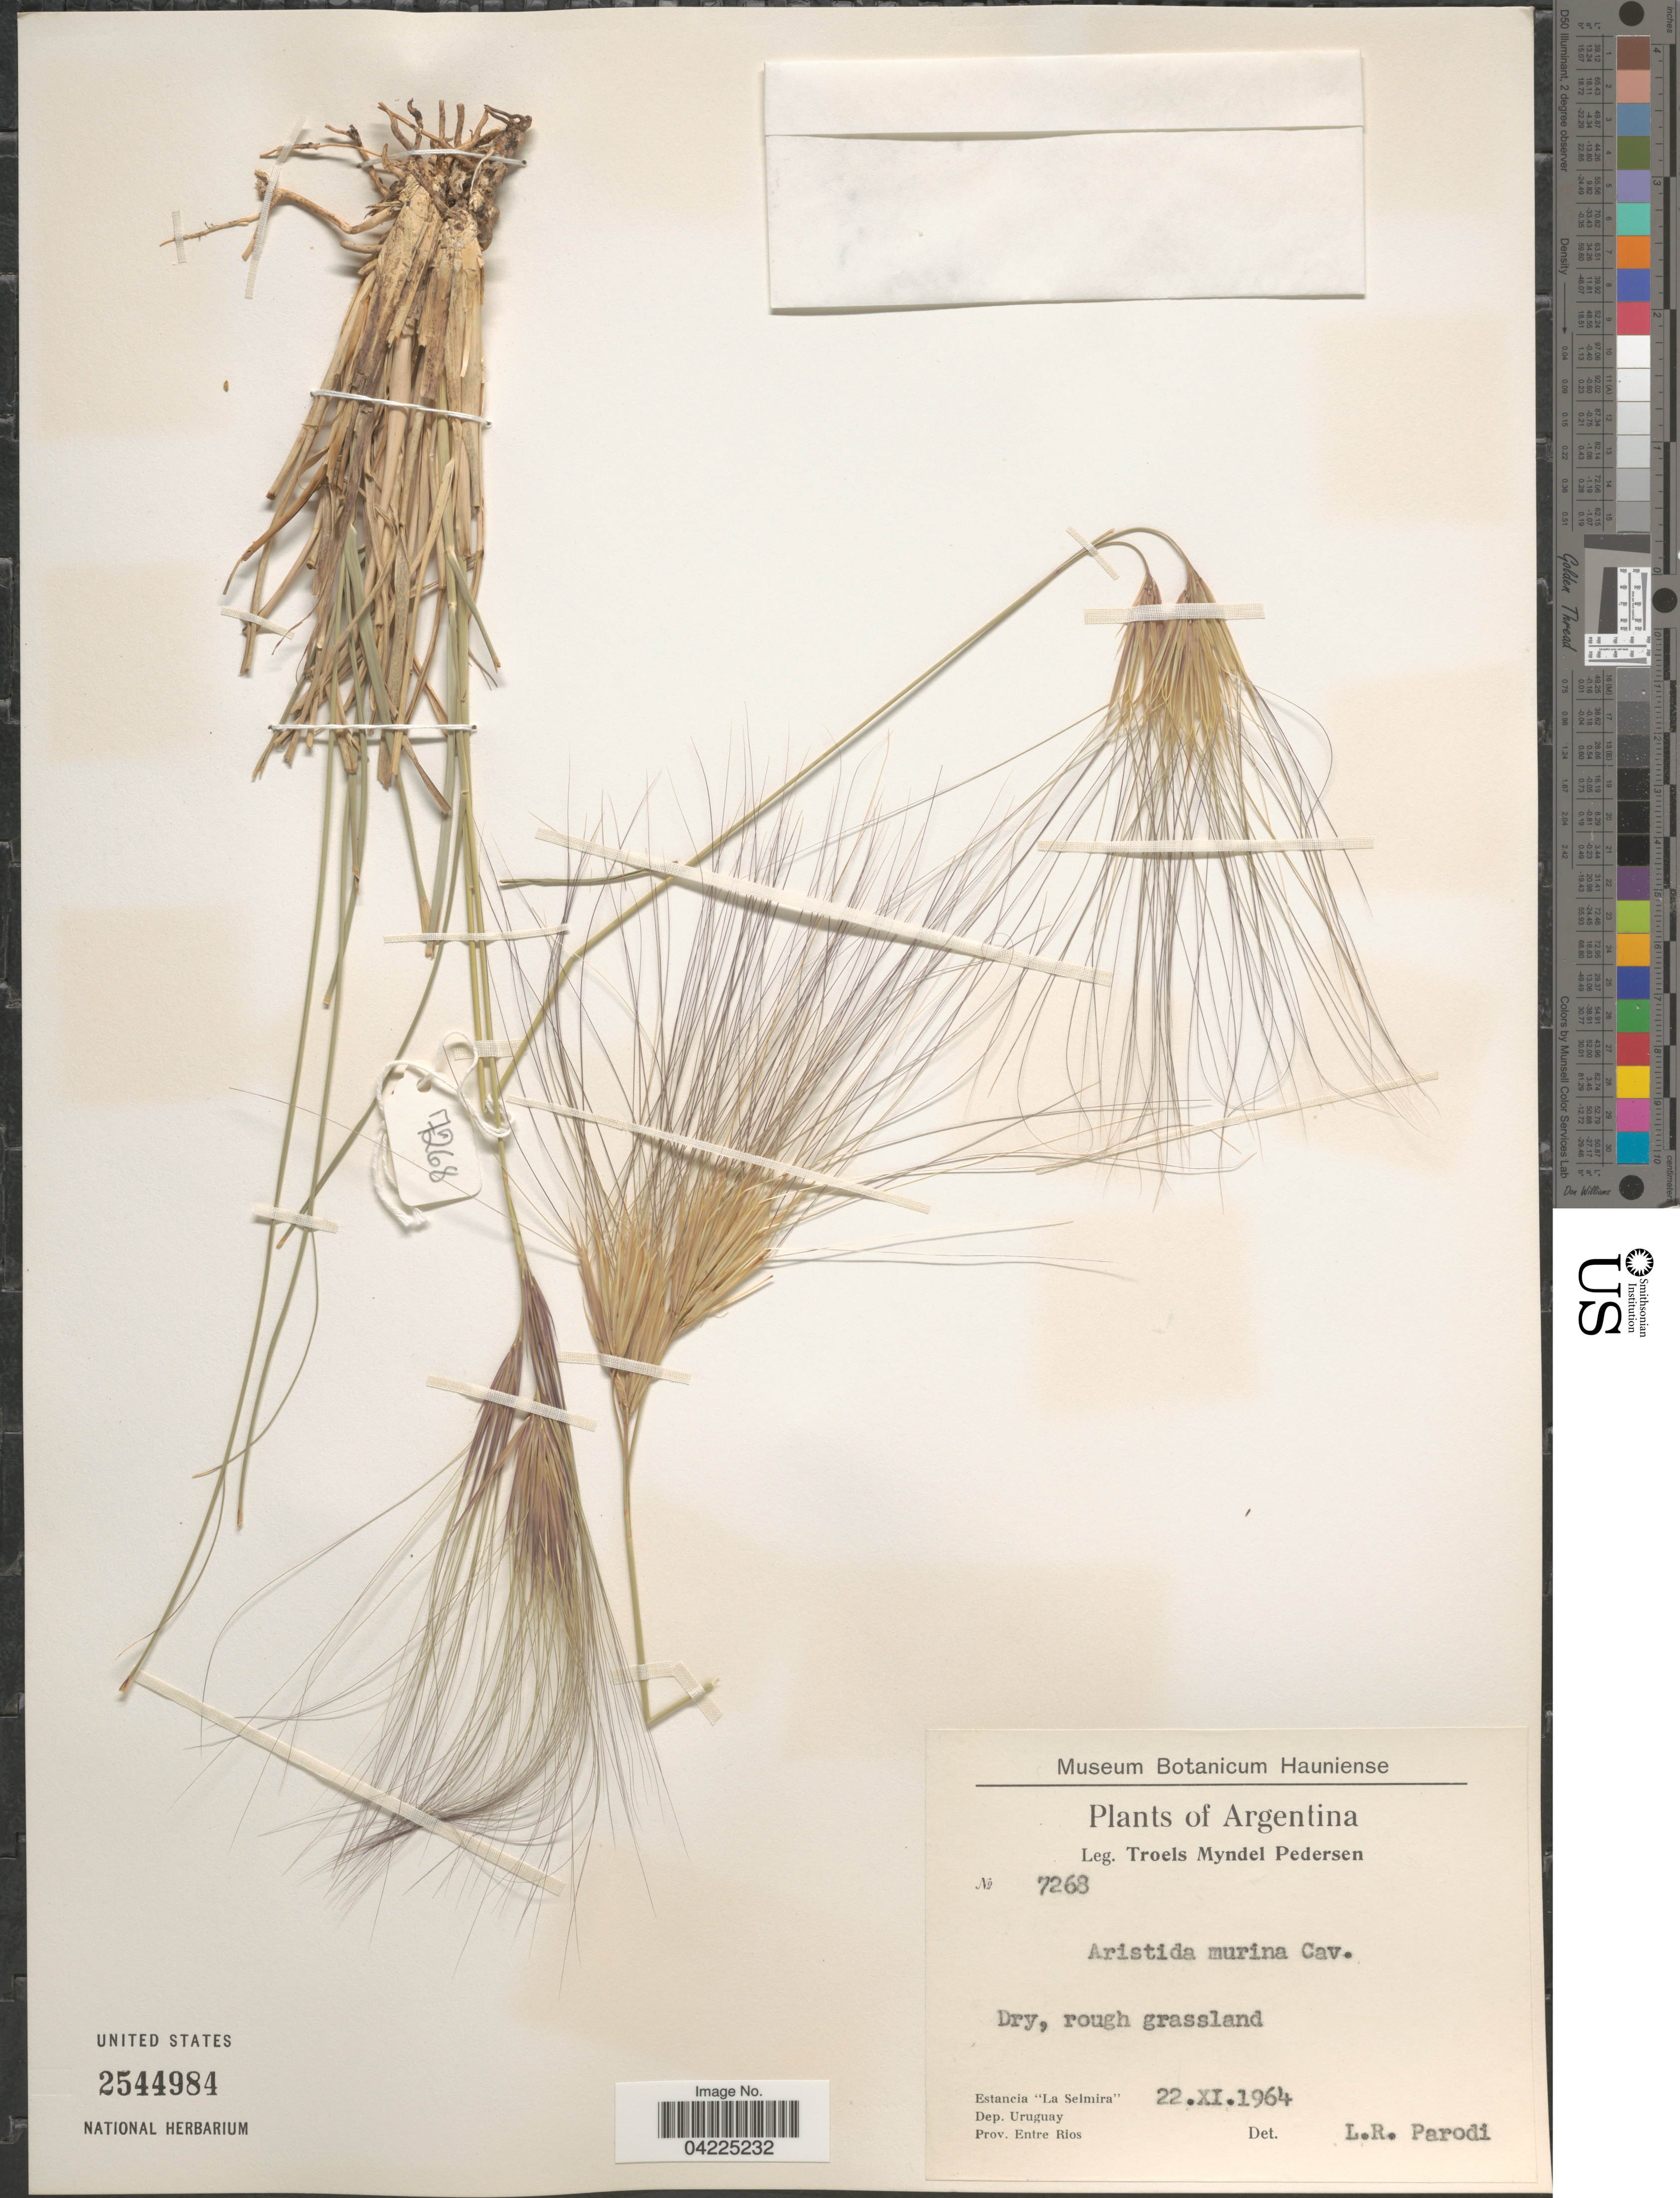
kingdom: Plantae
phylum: Tracheophyta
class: Liliopsida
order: Poales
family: Poaceae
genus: Aristida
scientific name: Aristida murina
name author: Cav.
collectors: T. Pederson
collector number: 7268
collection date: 1964-11-22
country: Argentina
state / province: Entre Rios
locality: Estancia "La Selmira". Dep. Uruguay.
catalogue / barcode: US 2544984